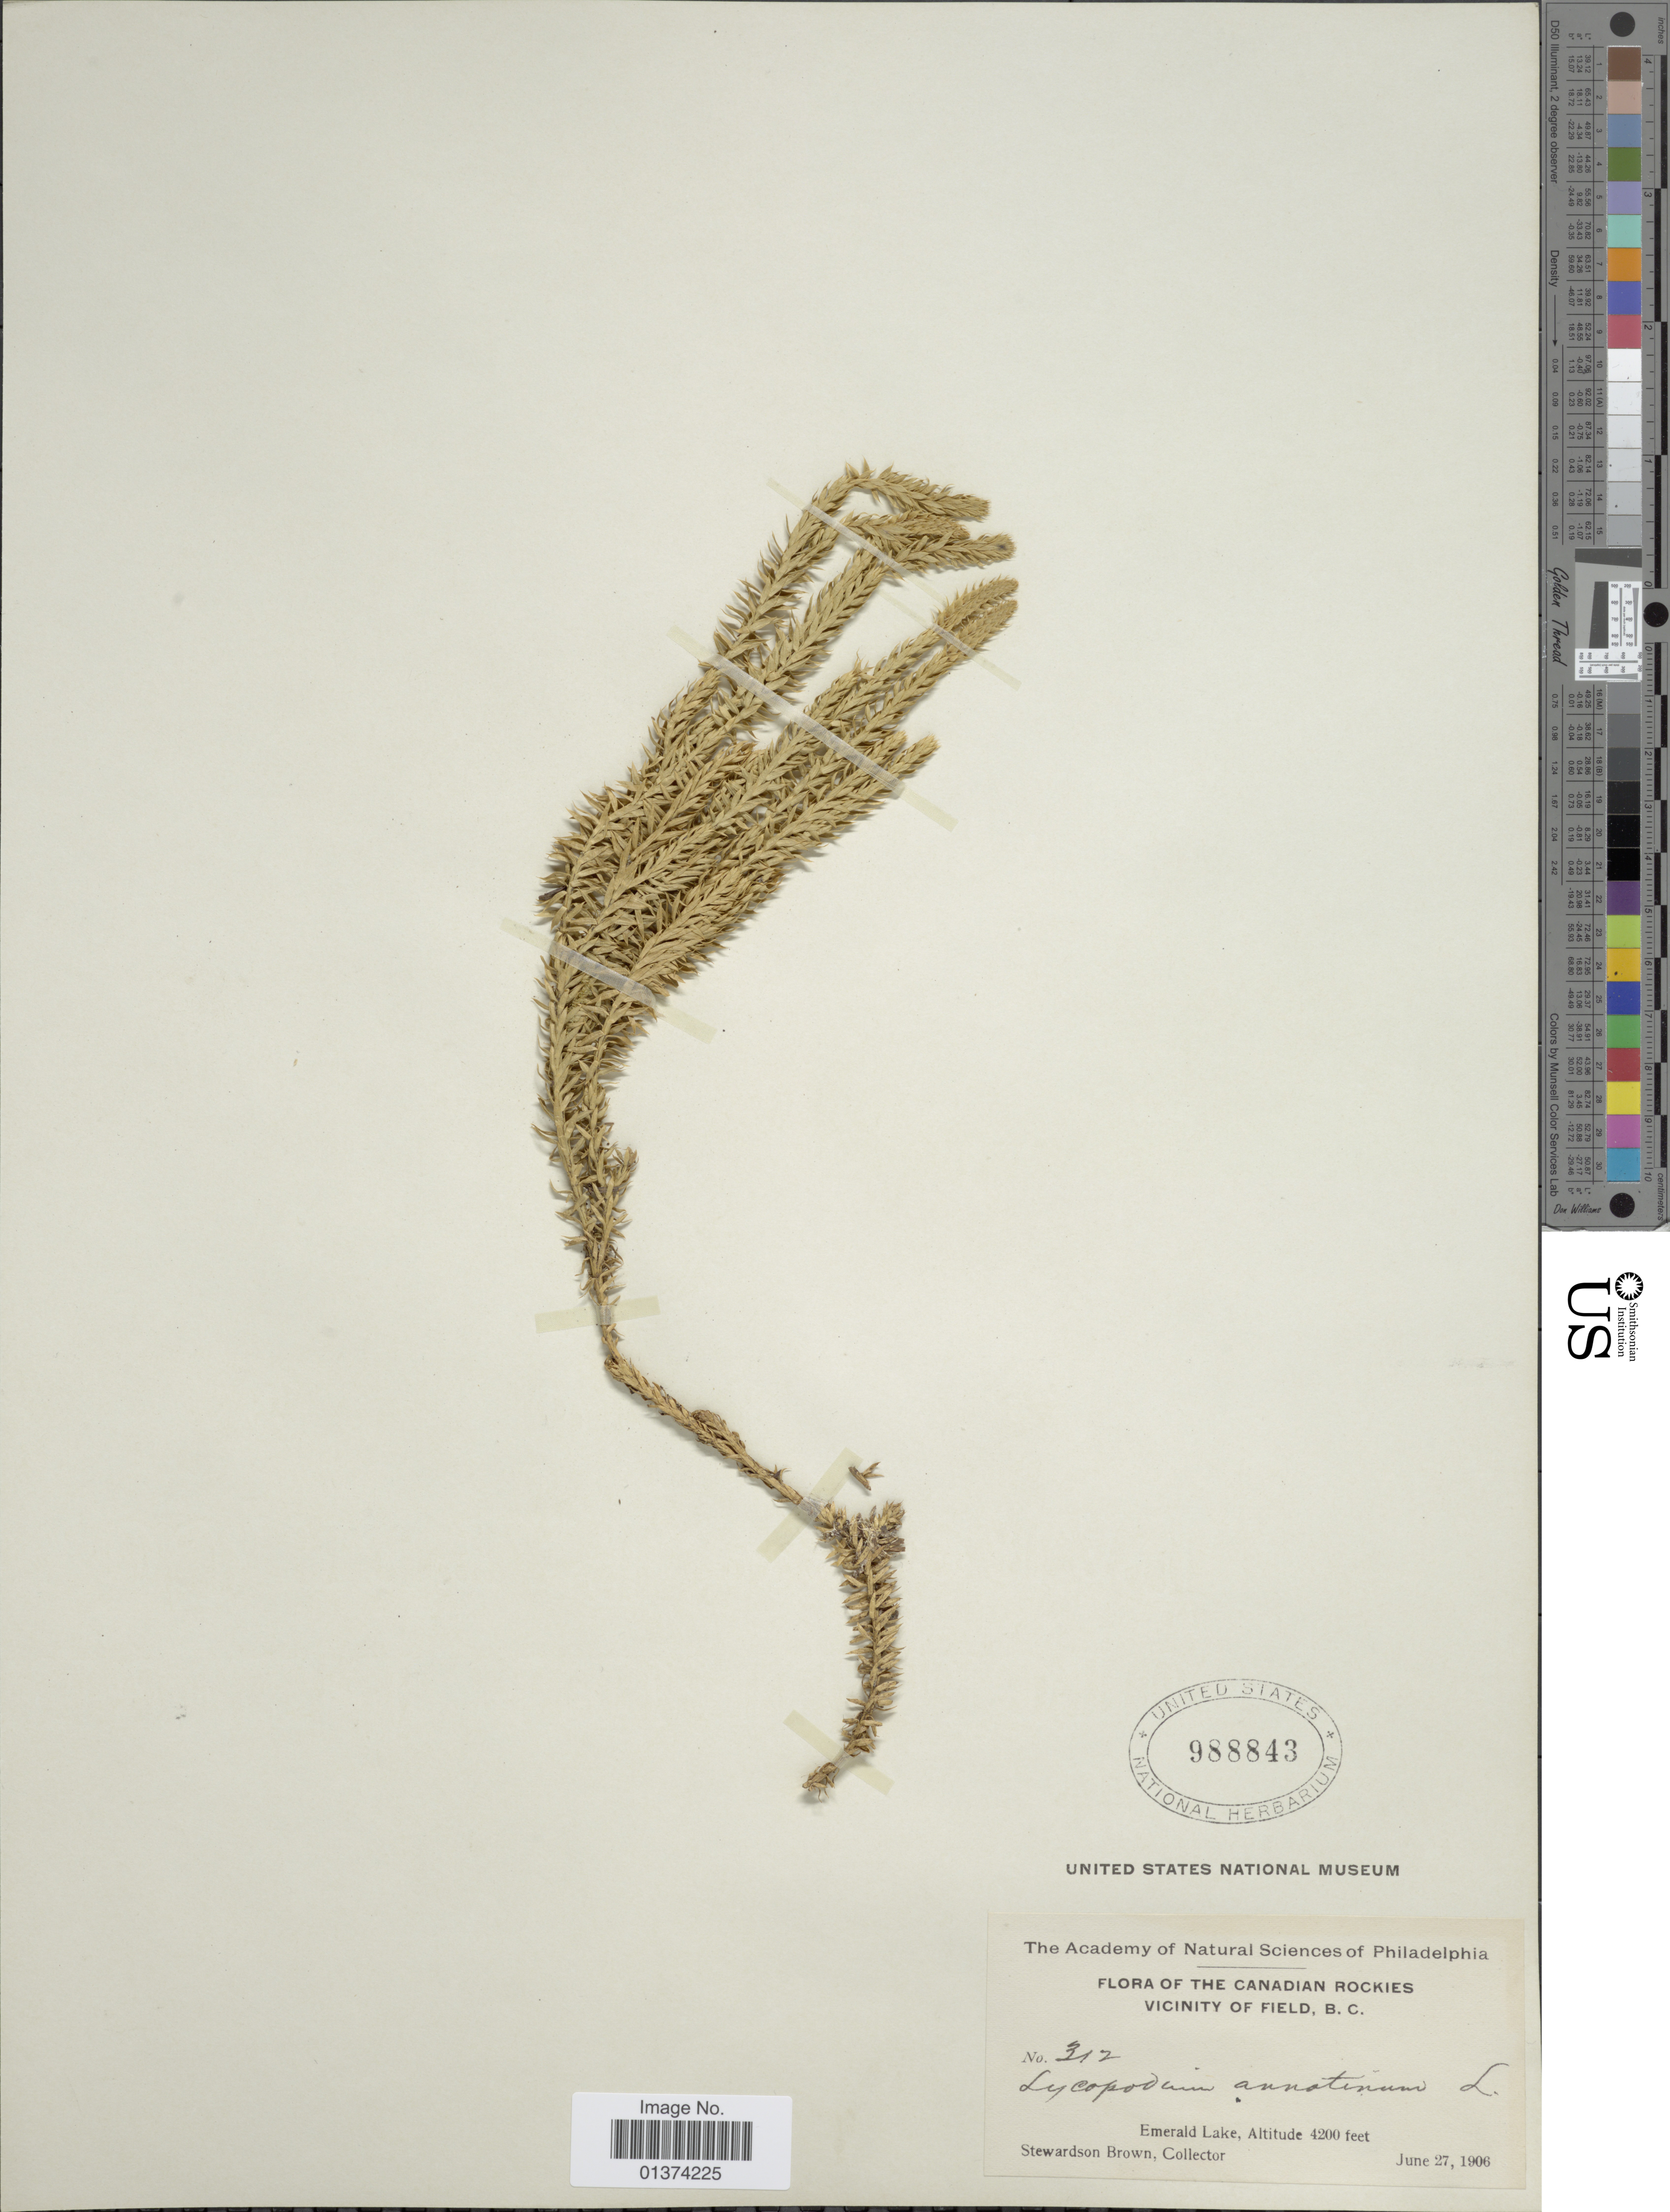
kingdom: Plantae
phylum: Tracheophyta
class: Lycopodiopsida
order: Lycopodiales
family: Lycopodiaceae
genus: Spinulum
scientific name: Spinulum annotinum subsp. annotinum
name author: (L.) A. Haines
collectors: S. Brown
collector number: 312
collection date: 1906-06-27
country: Canada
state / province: British Columbia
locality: Vicinity of Field, B.C., Emerald Lake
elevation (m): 1280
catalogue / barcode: US 988843